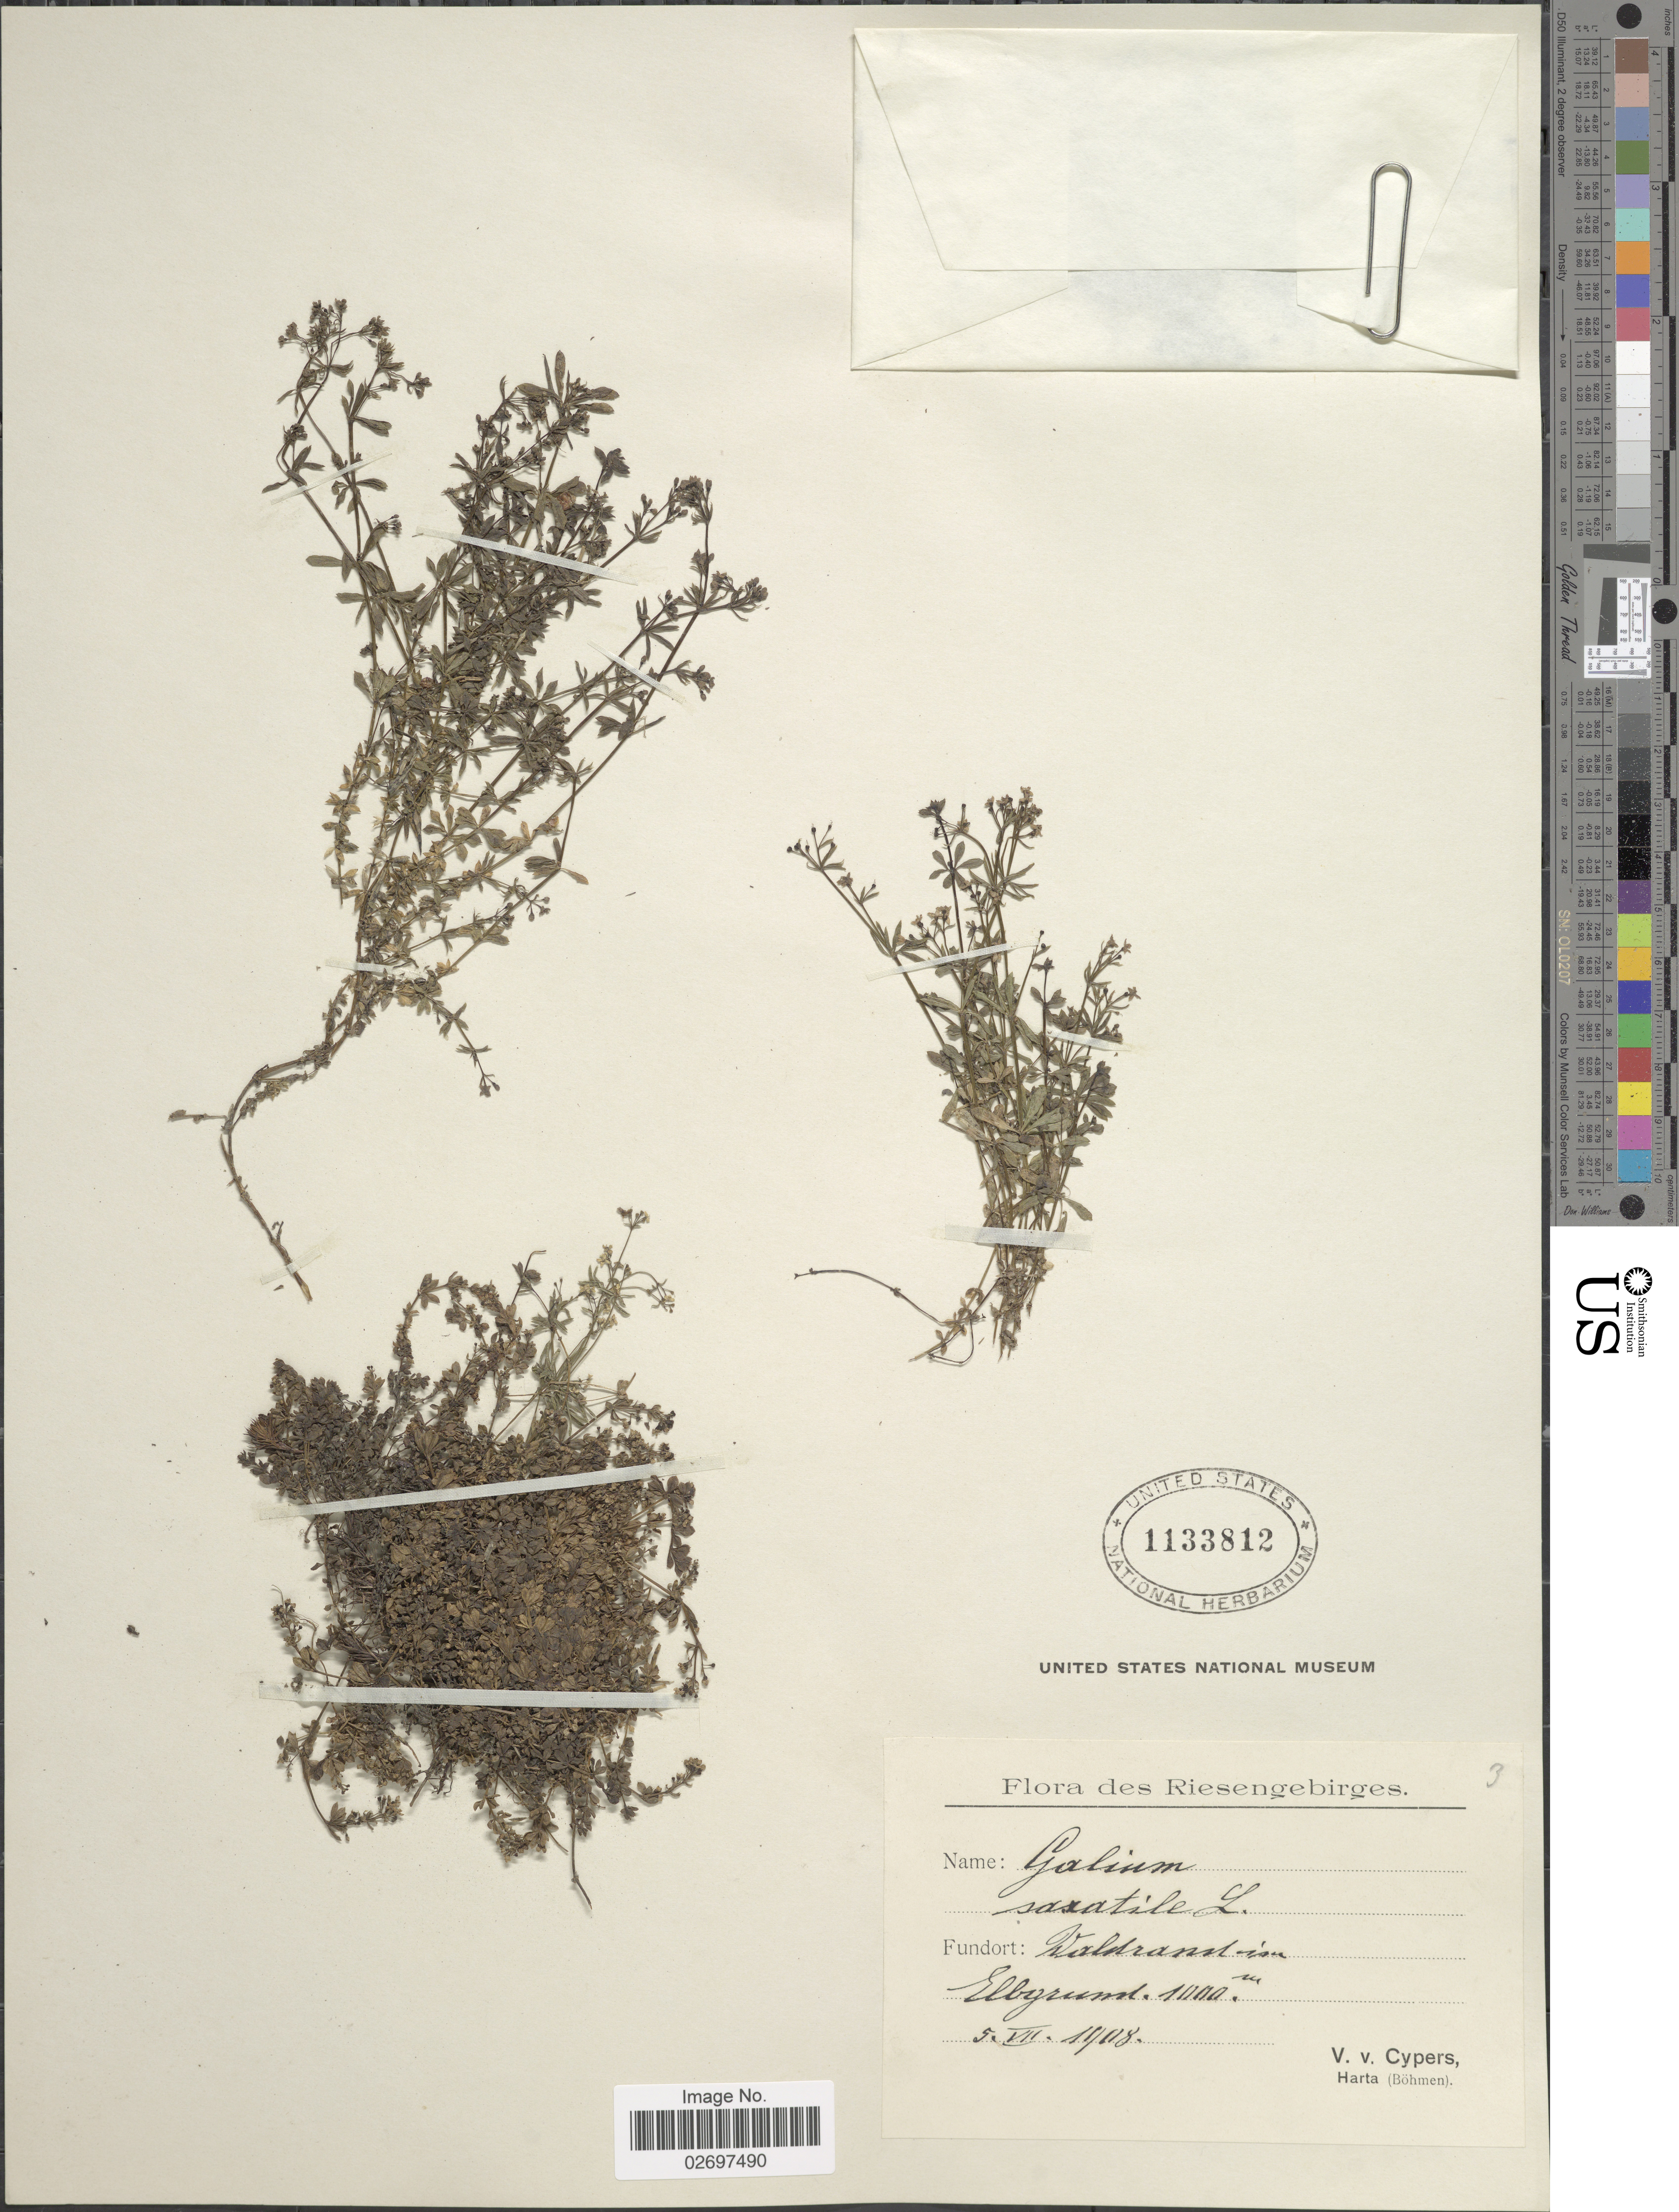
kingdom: Plantae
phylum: Tracheophyta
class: Magnoliopsida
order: Gentianales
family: Rubiaceae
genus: Galium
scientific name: Galium saxatile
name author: L.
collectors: V. Cypers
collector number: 3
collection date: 1908-07-05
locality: Riesengebirges. Waldrand im Elbgrund [interpreted]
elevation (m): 1000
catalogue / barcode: US 1133812